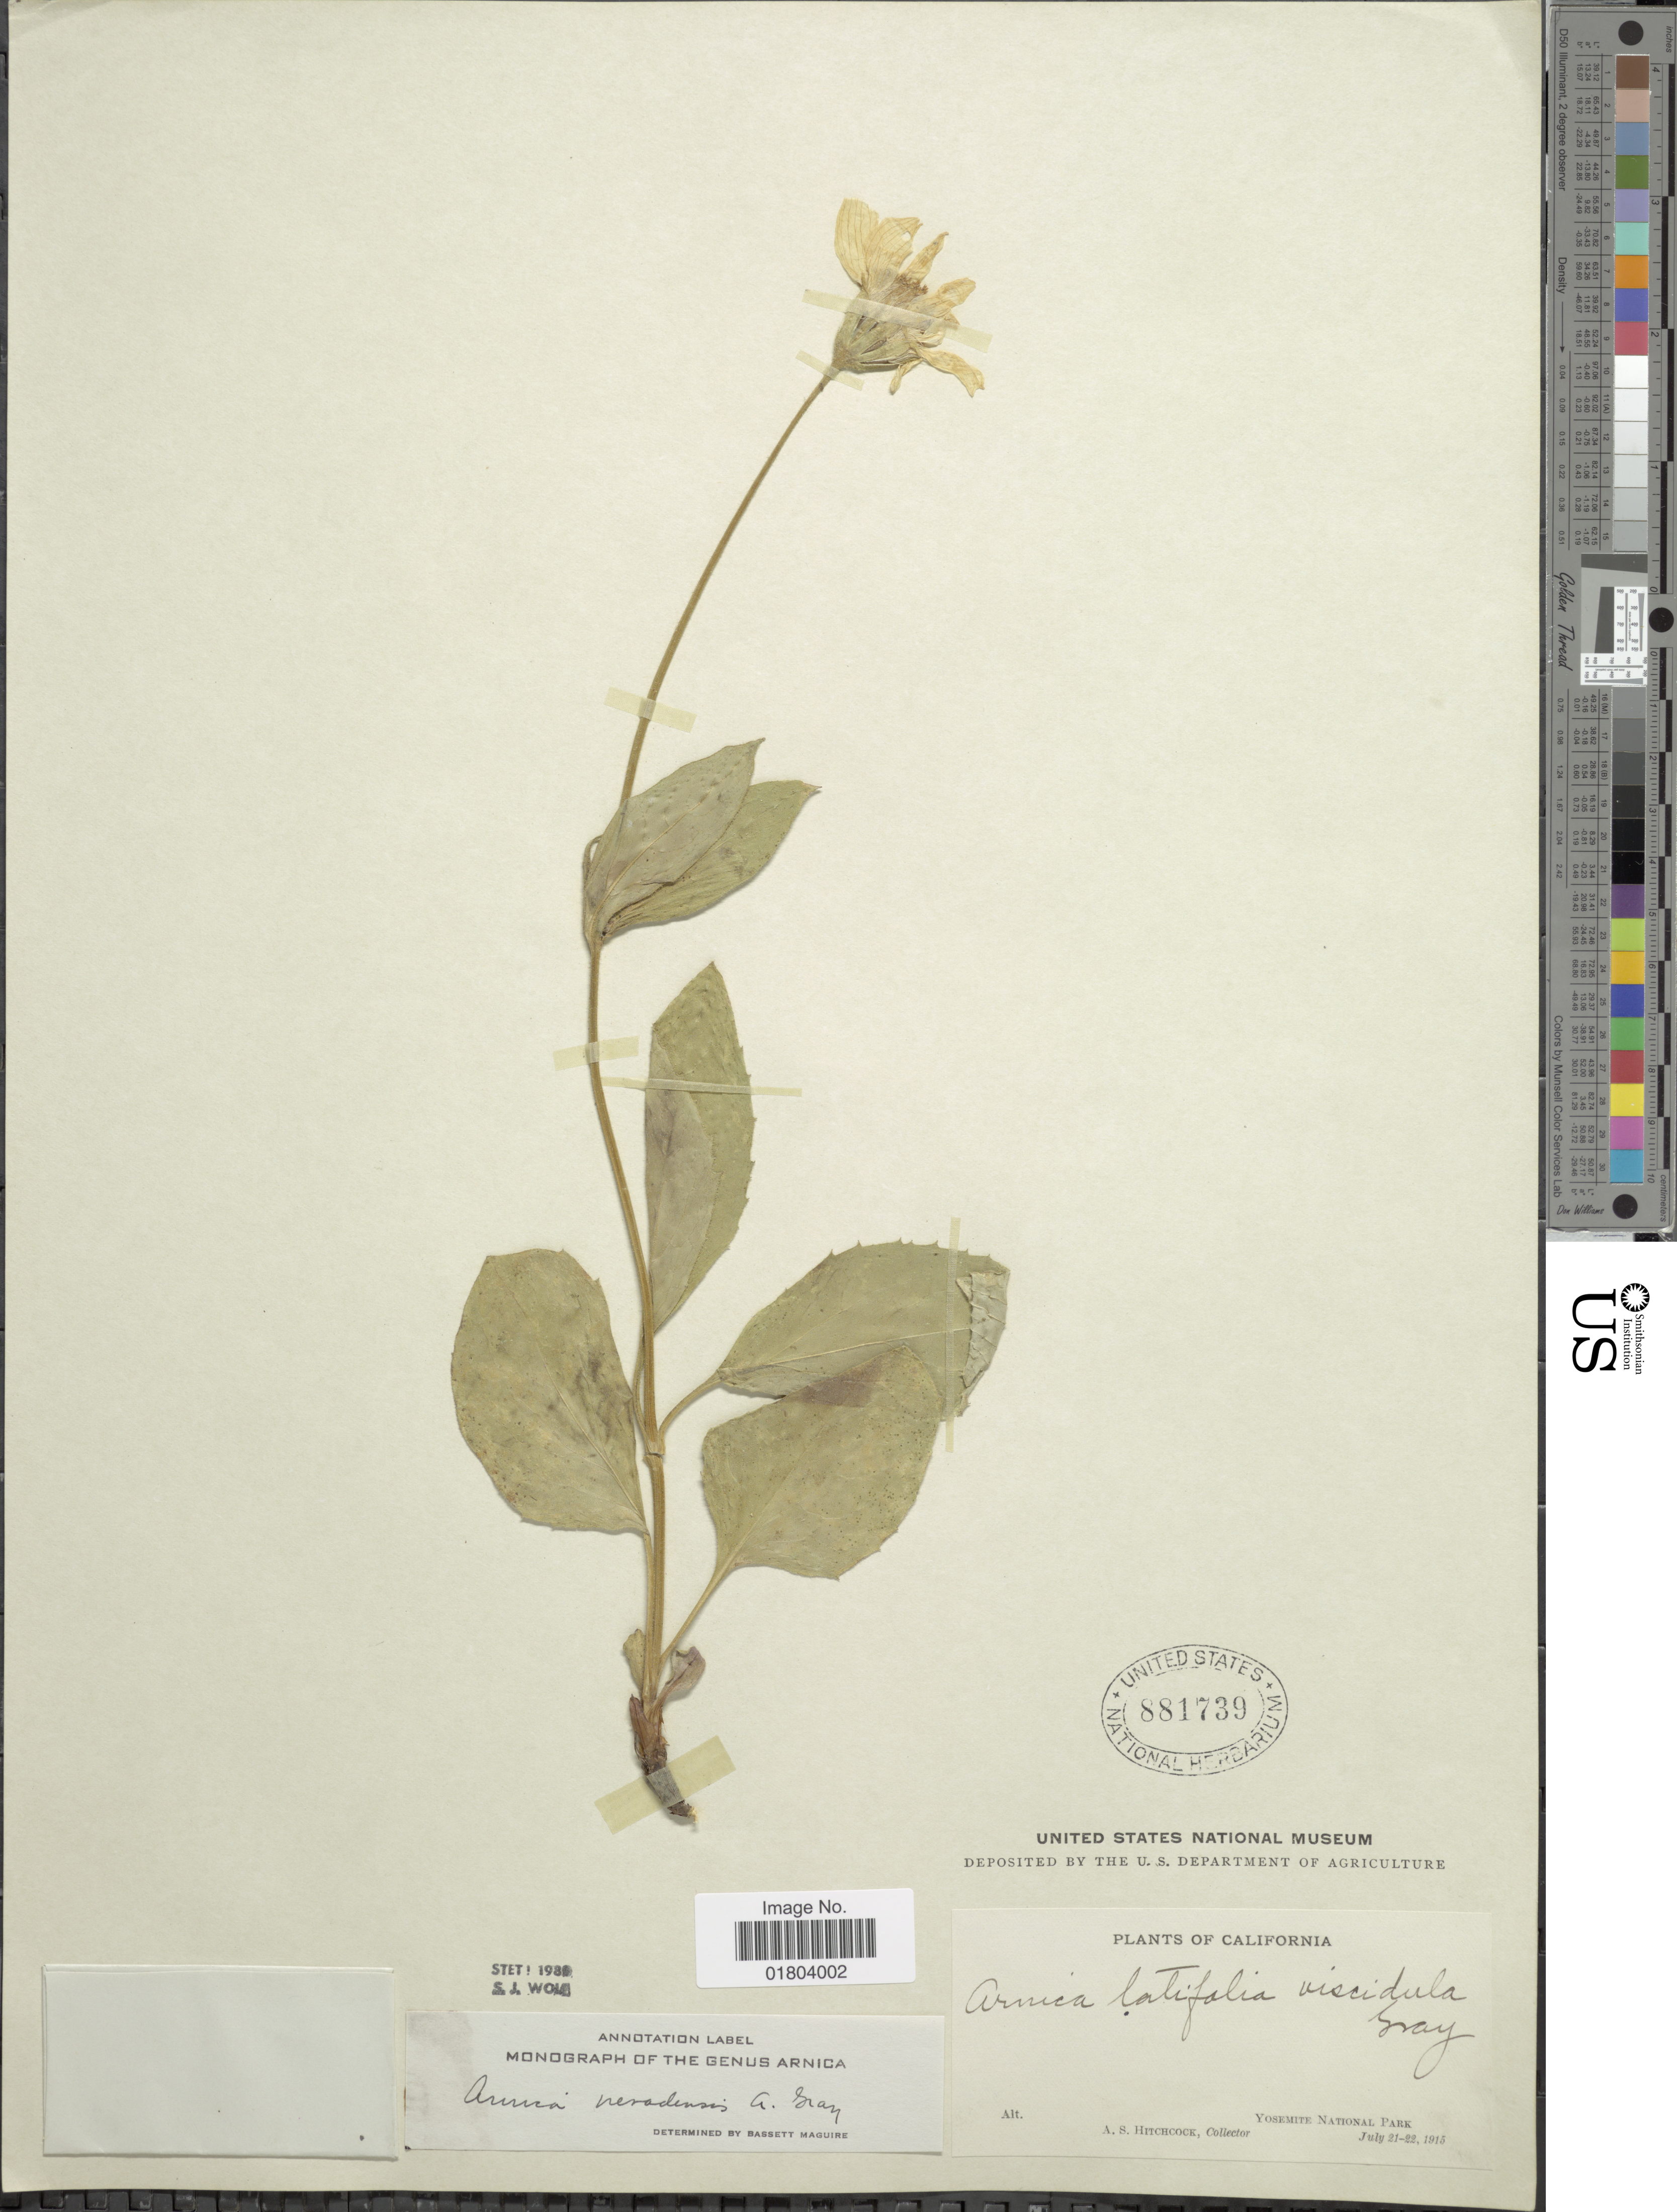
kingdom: Plantae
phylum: Tracheophyta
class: Magnoliopsida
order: Asterales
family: Asteraceae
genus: Arnica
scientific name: Arnica nevadensis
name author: A. Gray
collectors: A. S. Hitchcock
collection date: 1915-07-21/1915-07-22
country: United States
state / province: California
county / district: Mariposa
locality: Yosemite National Park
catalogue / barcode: US 881739